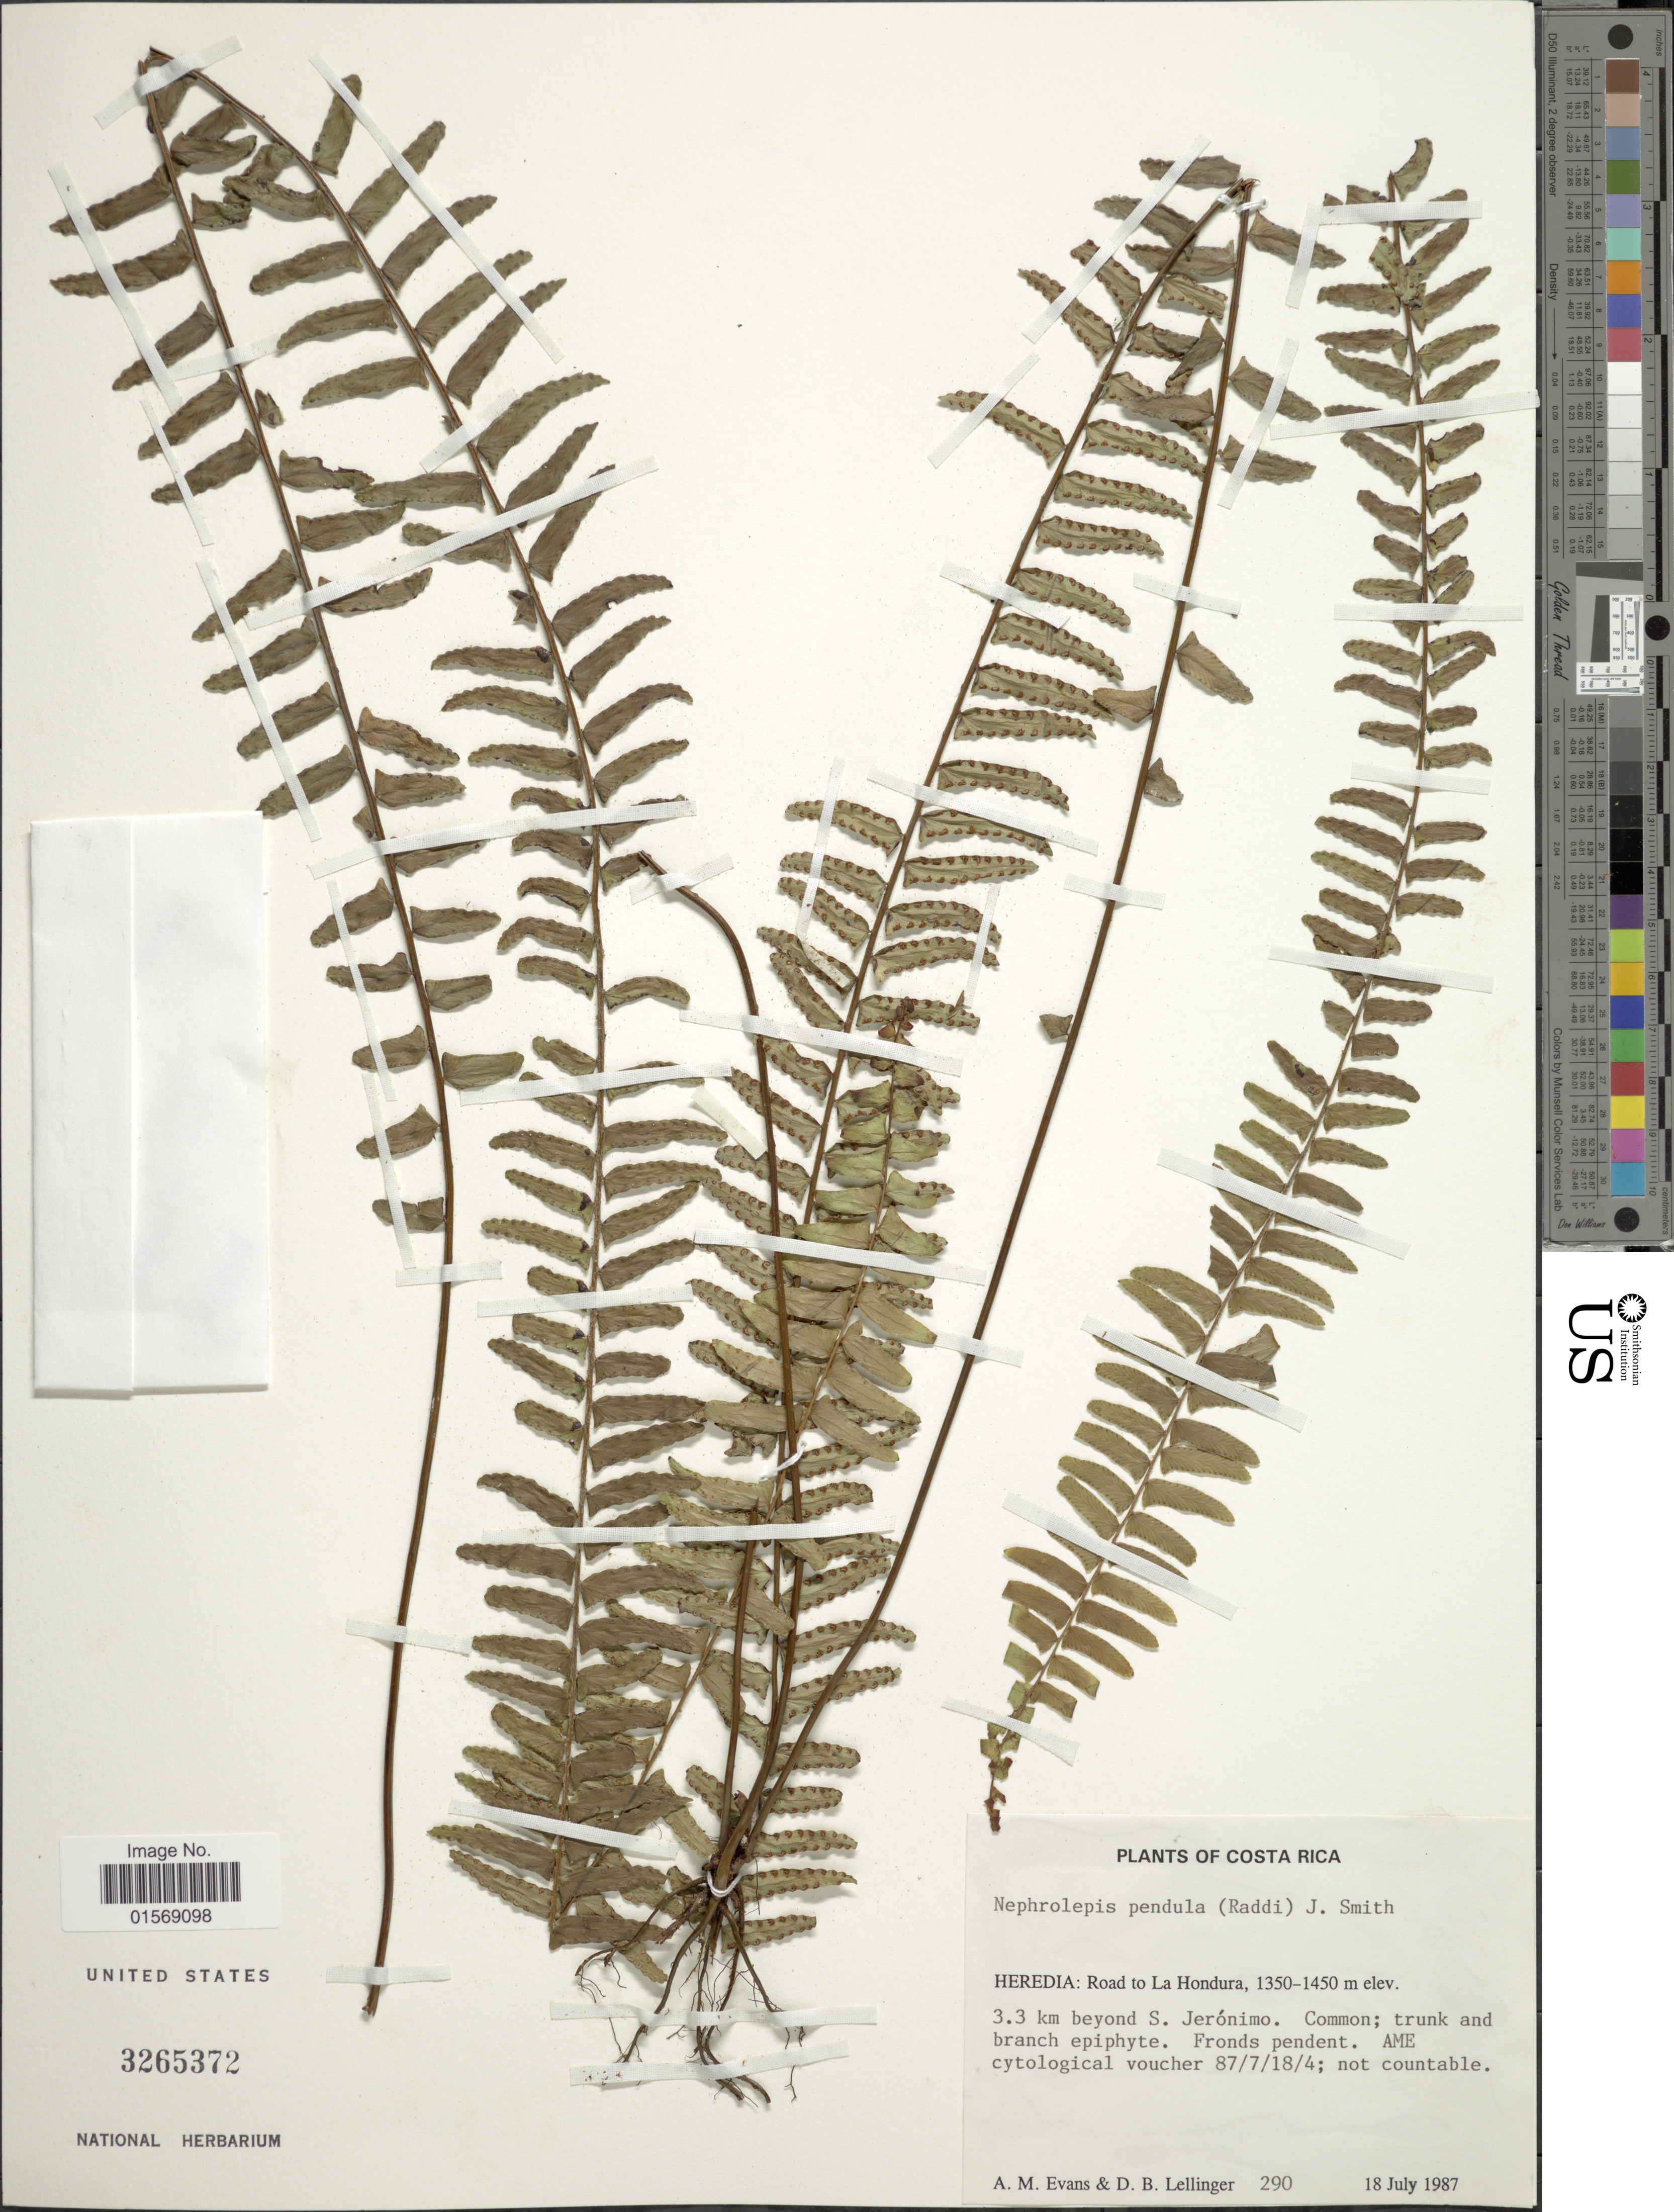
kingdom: Plantae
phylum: Tracheophyta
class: Polypodiopsida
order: Polypodiales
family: Nephrolepidaceae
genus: Nephrolepis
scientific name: Nephrolepis pendula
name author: (Raddi) J. Sm.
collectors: A. M. Evans & D. B. Lellinger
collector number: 290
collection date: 1987-07-18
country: Costa Rica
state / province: Heredia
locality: Heredia: Road to La Hondura. 3.3 km Beyond S. Jeronimo.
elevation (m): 1350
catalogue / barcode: US 3265372